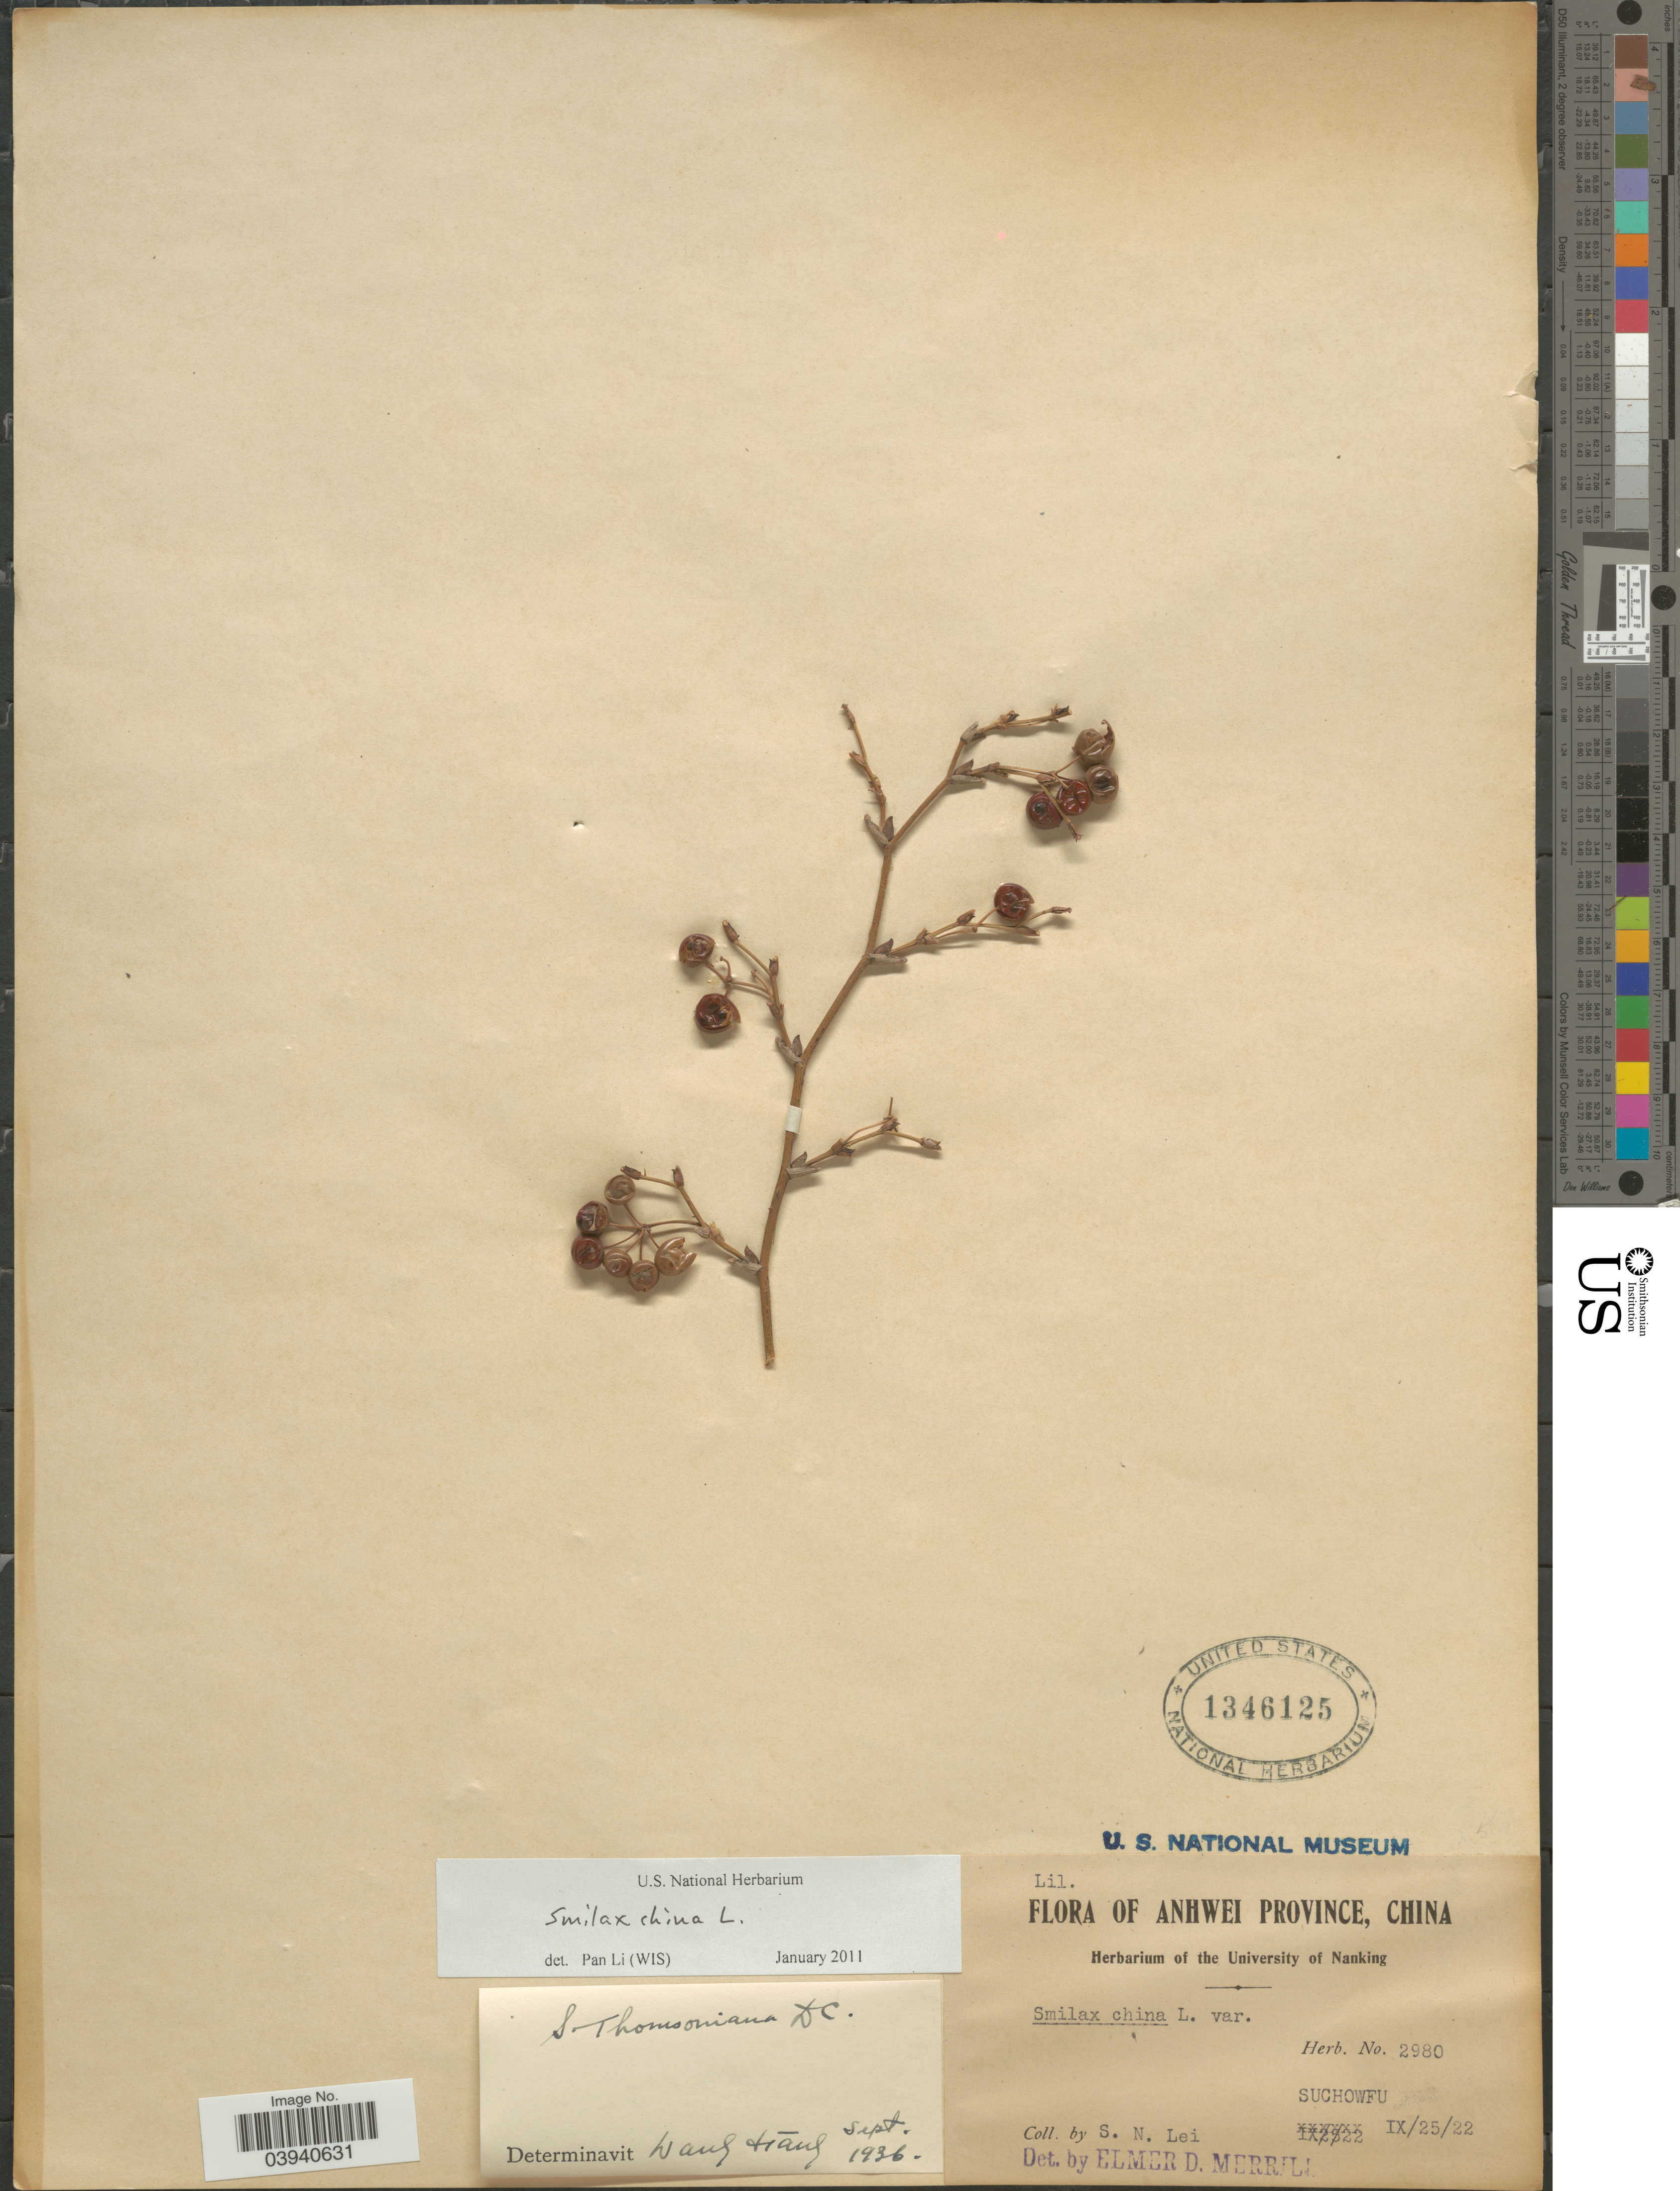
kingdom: Plantae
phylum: Tracheophyta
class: Liliopsida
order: Liliales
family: Smilacaceae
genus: Smilax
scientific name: Smilax china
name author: L.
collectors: S. Lei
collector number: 2980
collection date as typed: Transcribed d/m/y: 25/9/22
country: China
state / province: Anhui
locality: Anhwei Province. Suchowfu.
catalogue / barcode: US 1346125